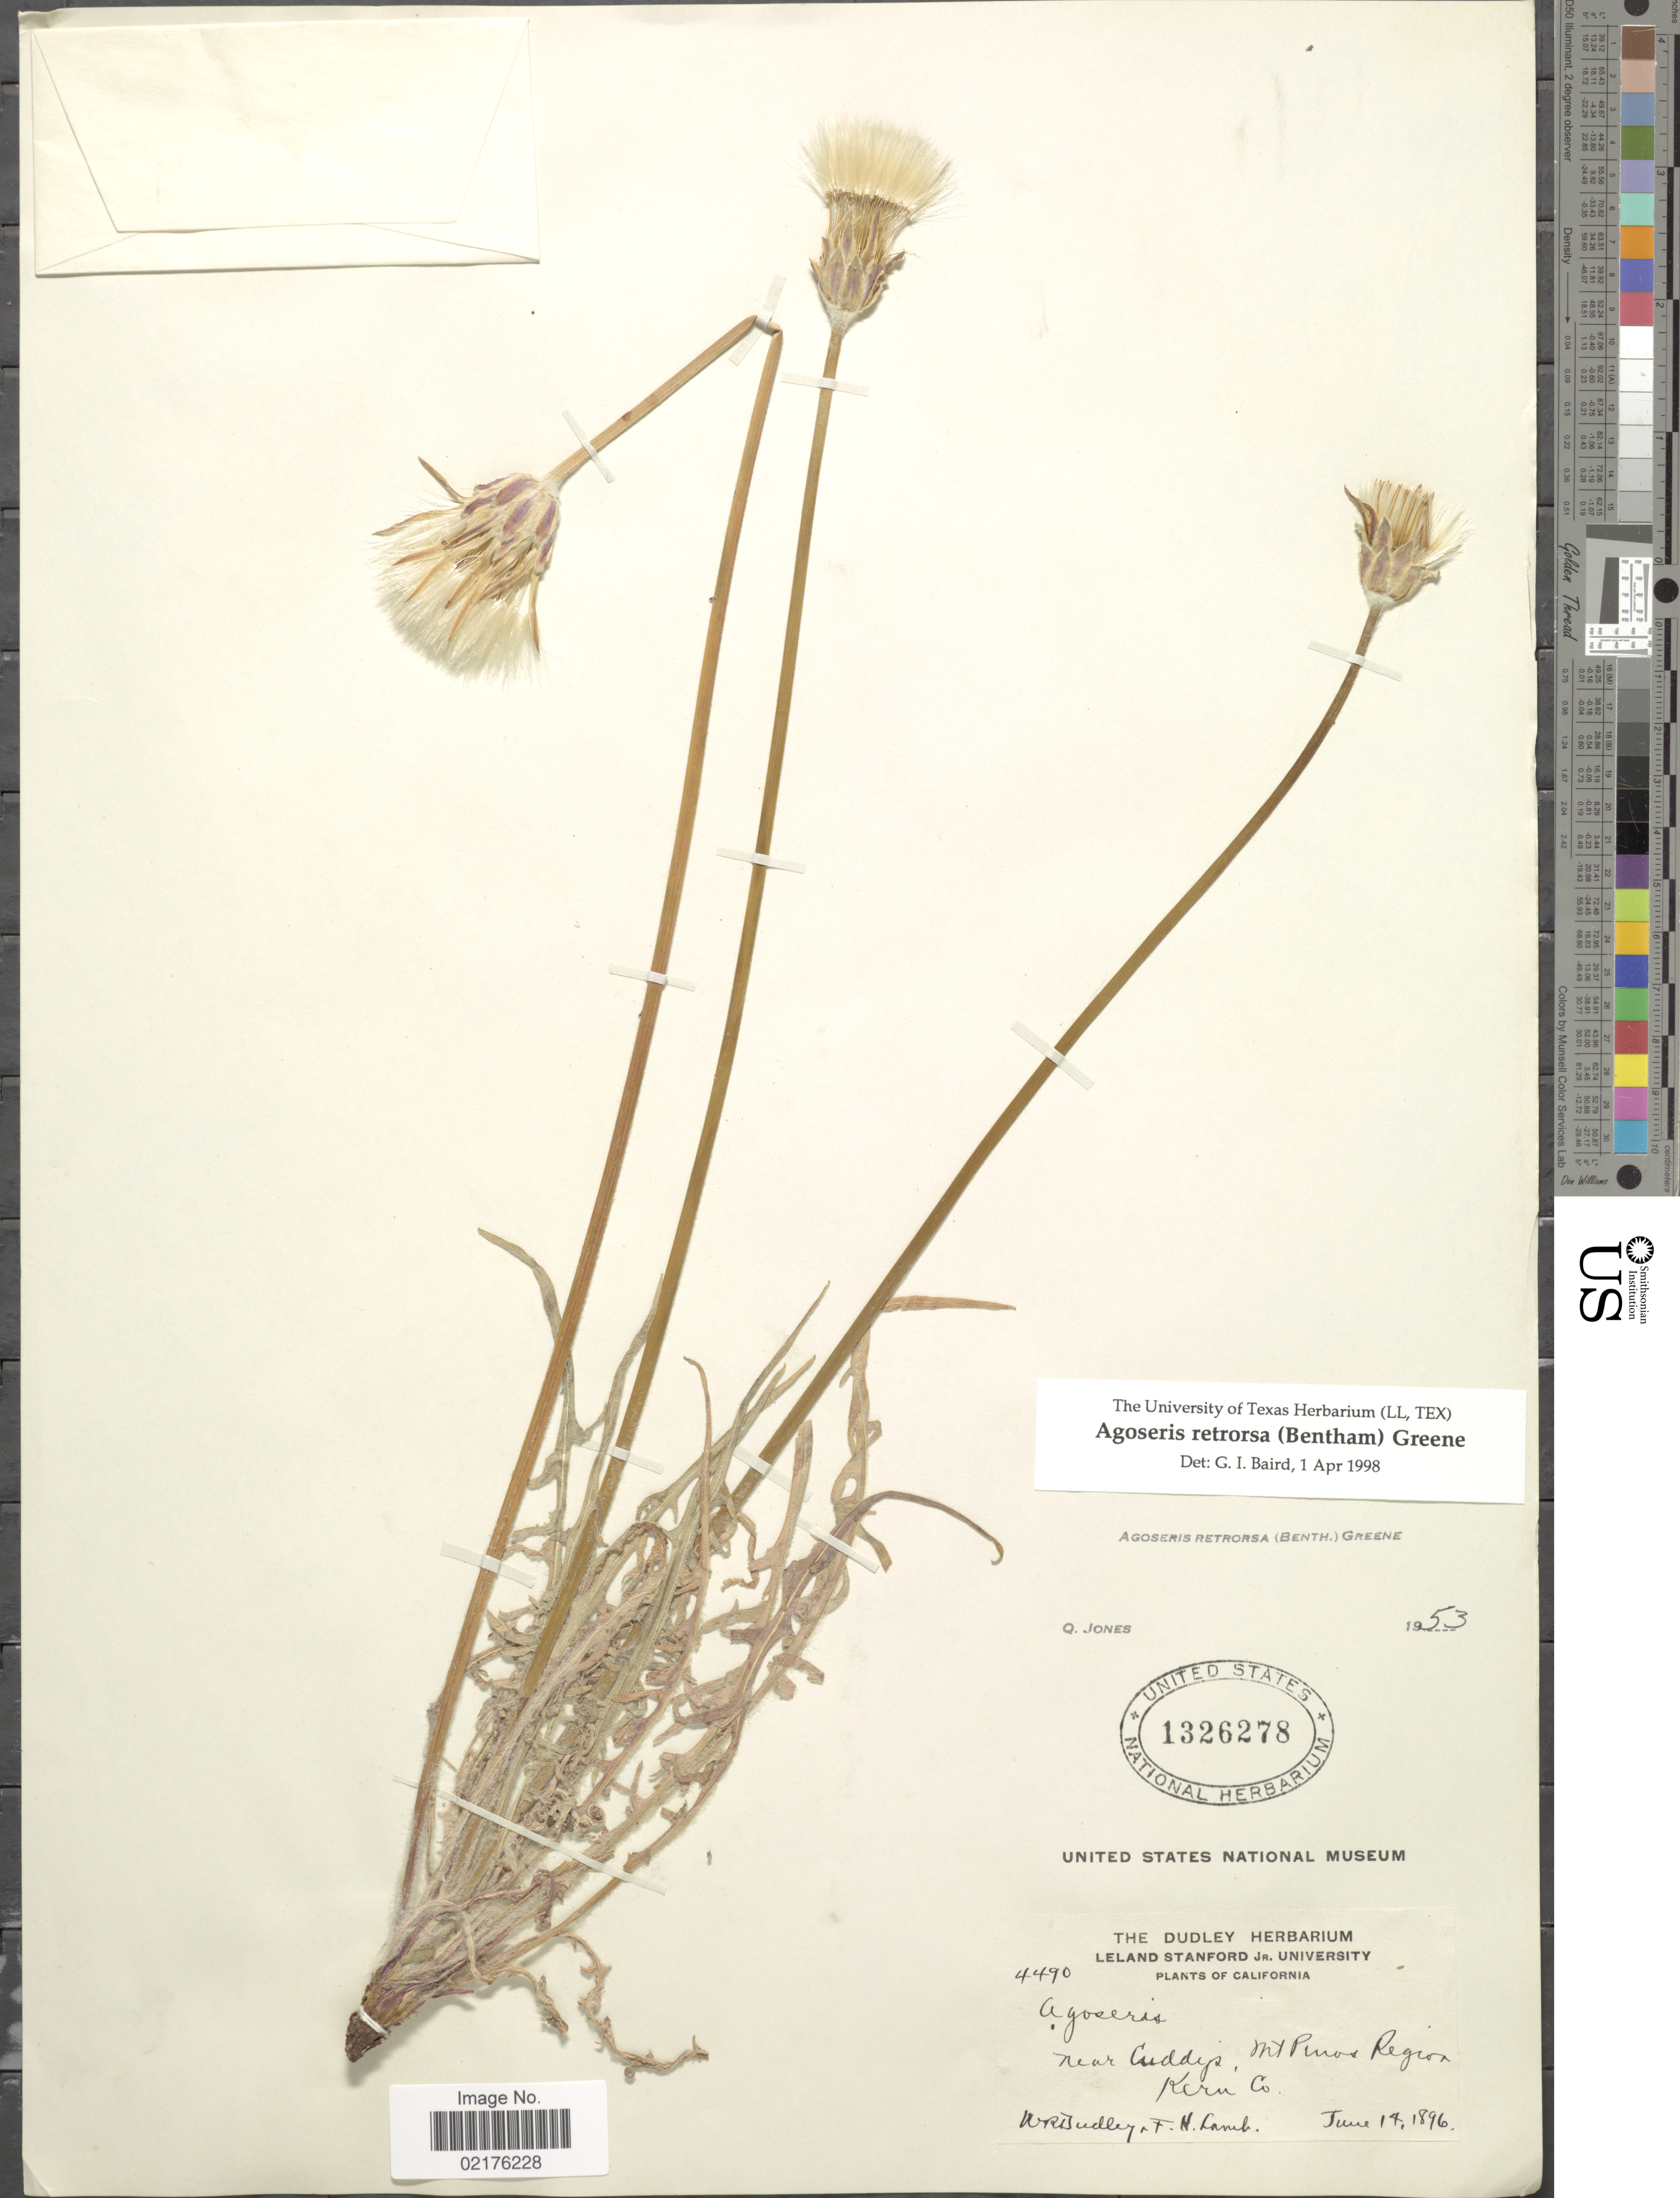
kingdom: Plantae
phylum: Tracheophyta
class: Magnoliopsida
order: Asterales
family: Asteraceae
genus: Agoseris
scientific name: Agoseris retrorsa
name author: (Benth.) Greene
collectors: W. Dudley & F. H. Lamb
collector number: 4490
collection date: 1896-06-14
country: United States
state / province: California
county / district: Kern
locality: Near Cuddip, Mt. Pinos region, Kern Co.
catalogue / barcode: US 1326278